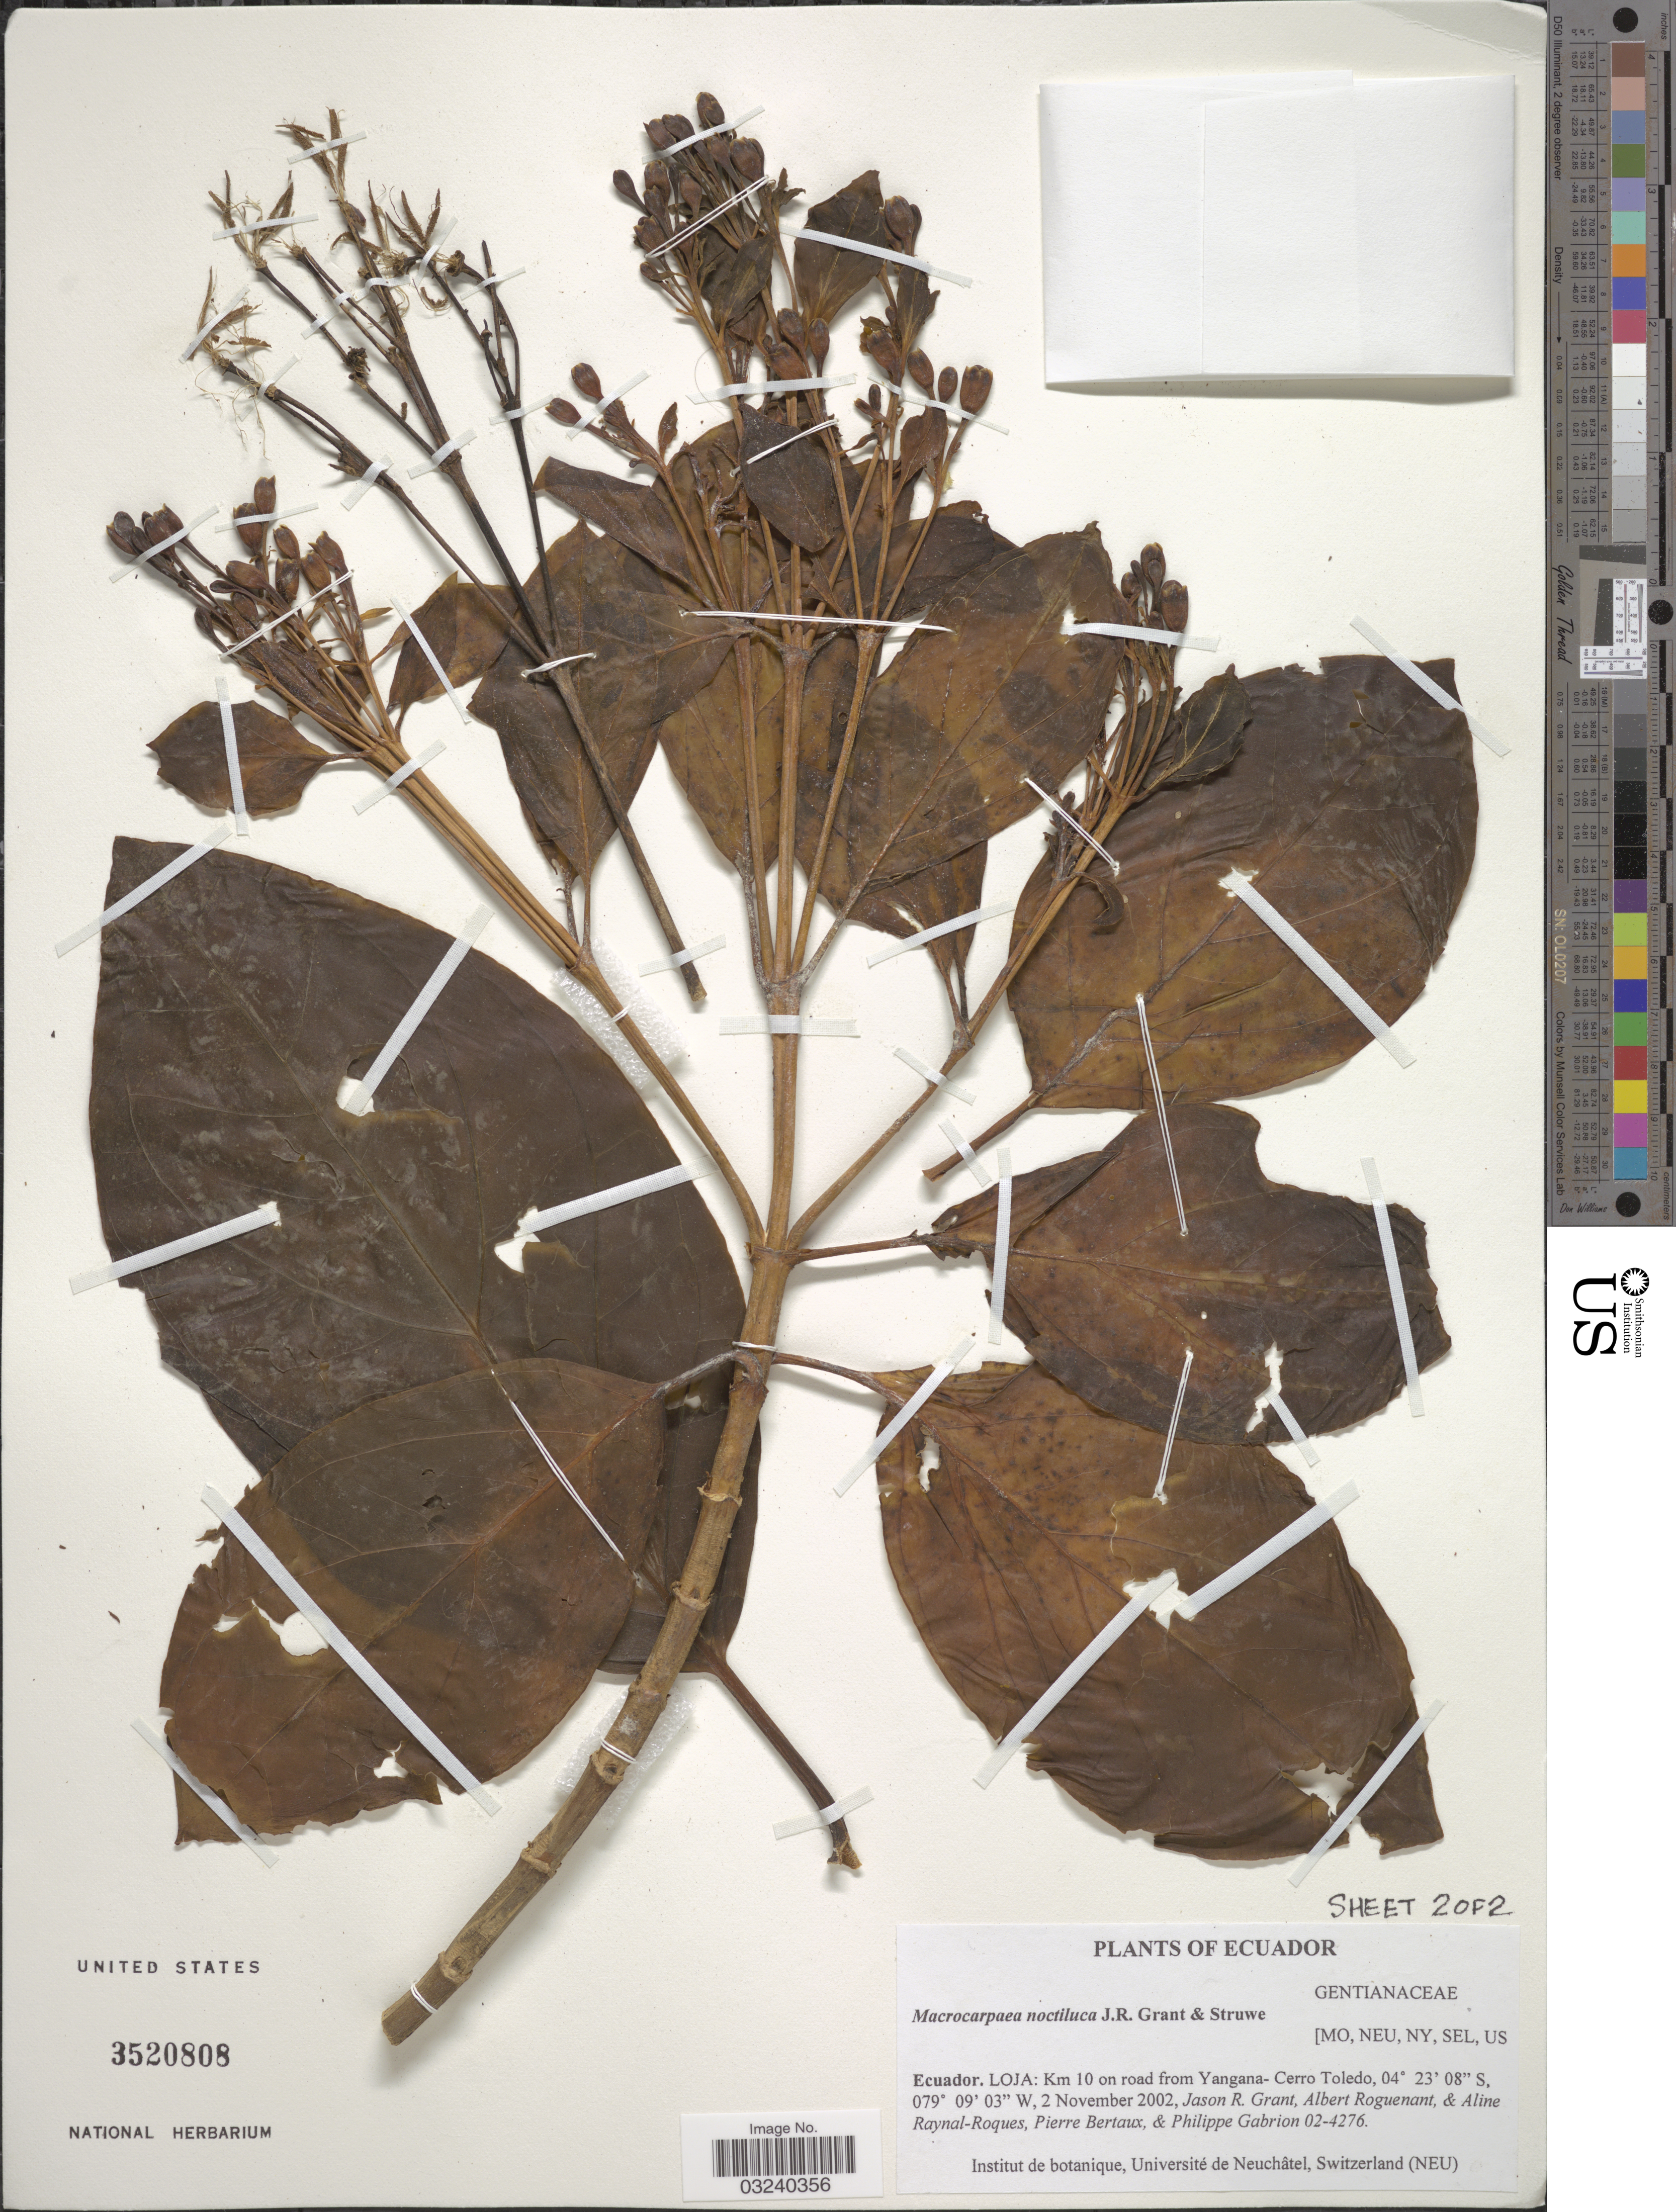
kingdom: Plantae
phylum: Tracheophyta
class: Magnoliopsida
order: Gentianales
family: Gentianaceae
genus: Macrocarpaea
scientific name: Macrocarpaea noctiluca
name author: J.R. Grant & Struwe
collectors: J. R. Grant, A. Roguenant, A. M. Raynal, P. Bertaux & P. Gabrion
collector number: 02-4276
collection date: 2002-11-02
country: Ecuador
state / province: Loja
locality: Km 10 on road from Yangana - Cerro Toledo.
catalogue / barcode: US 3520808